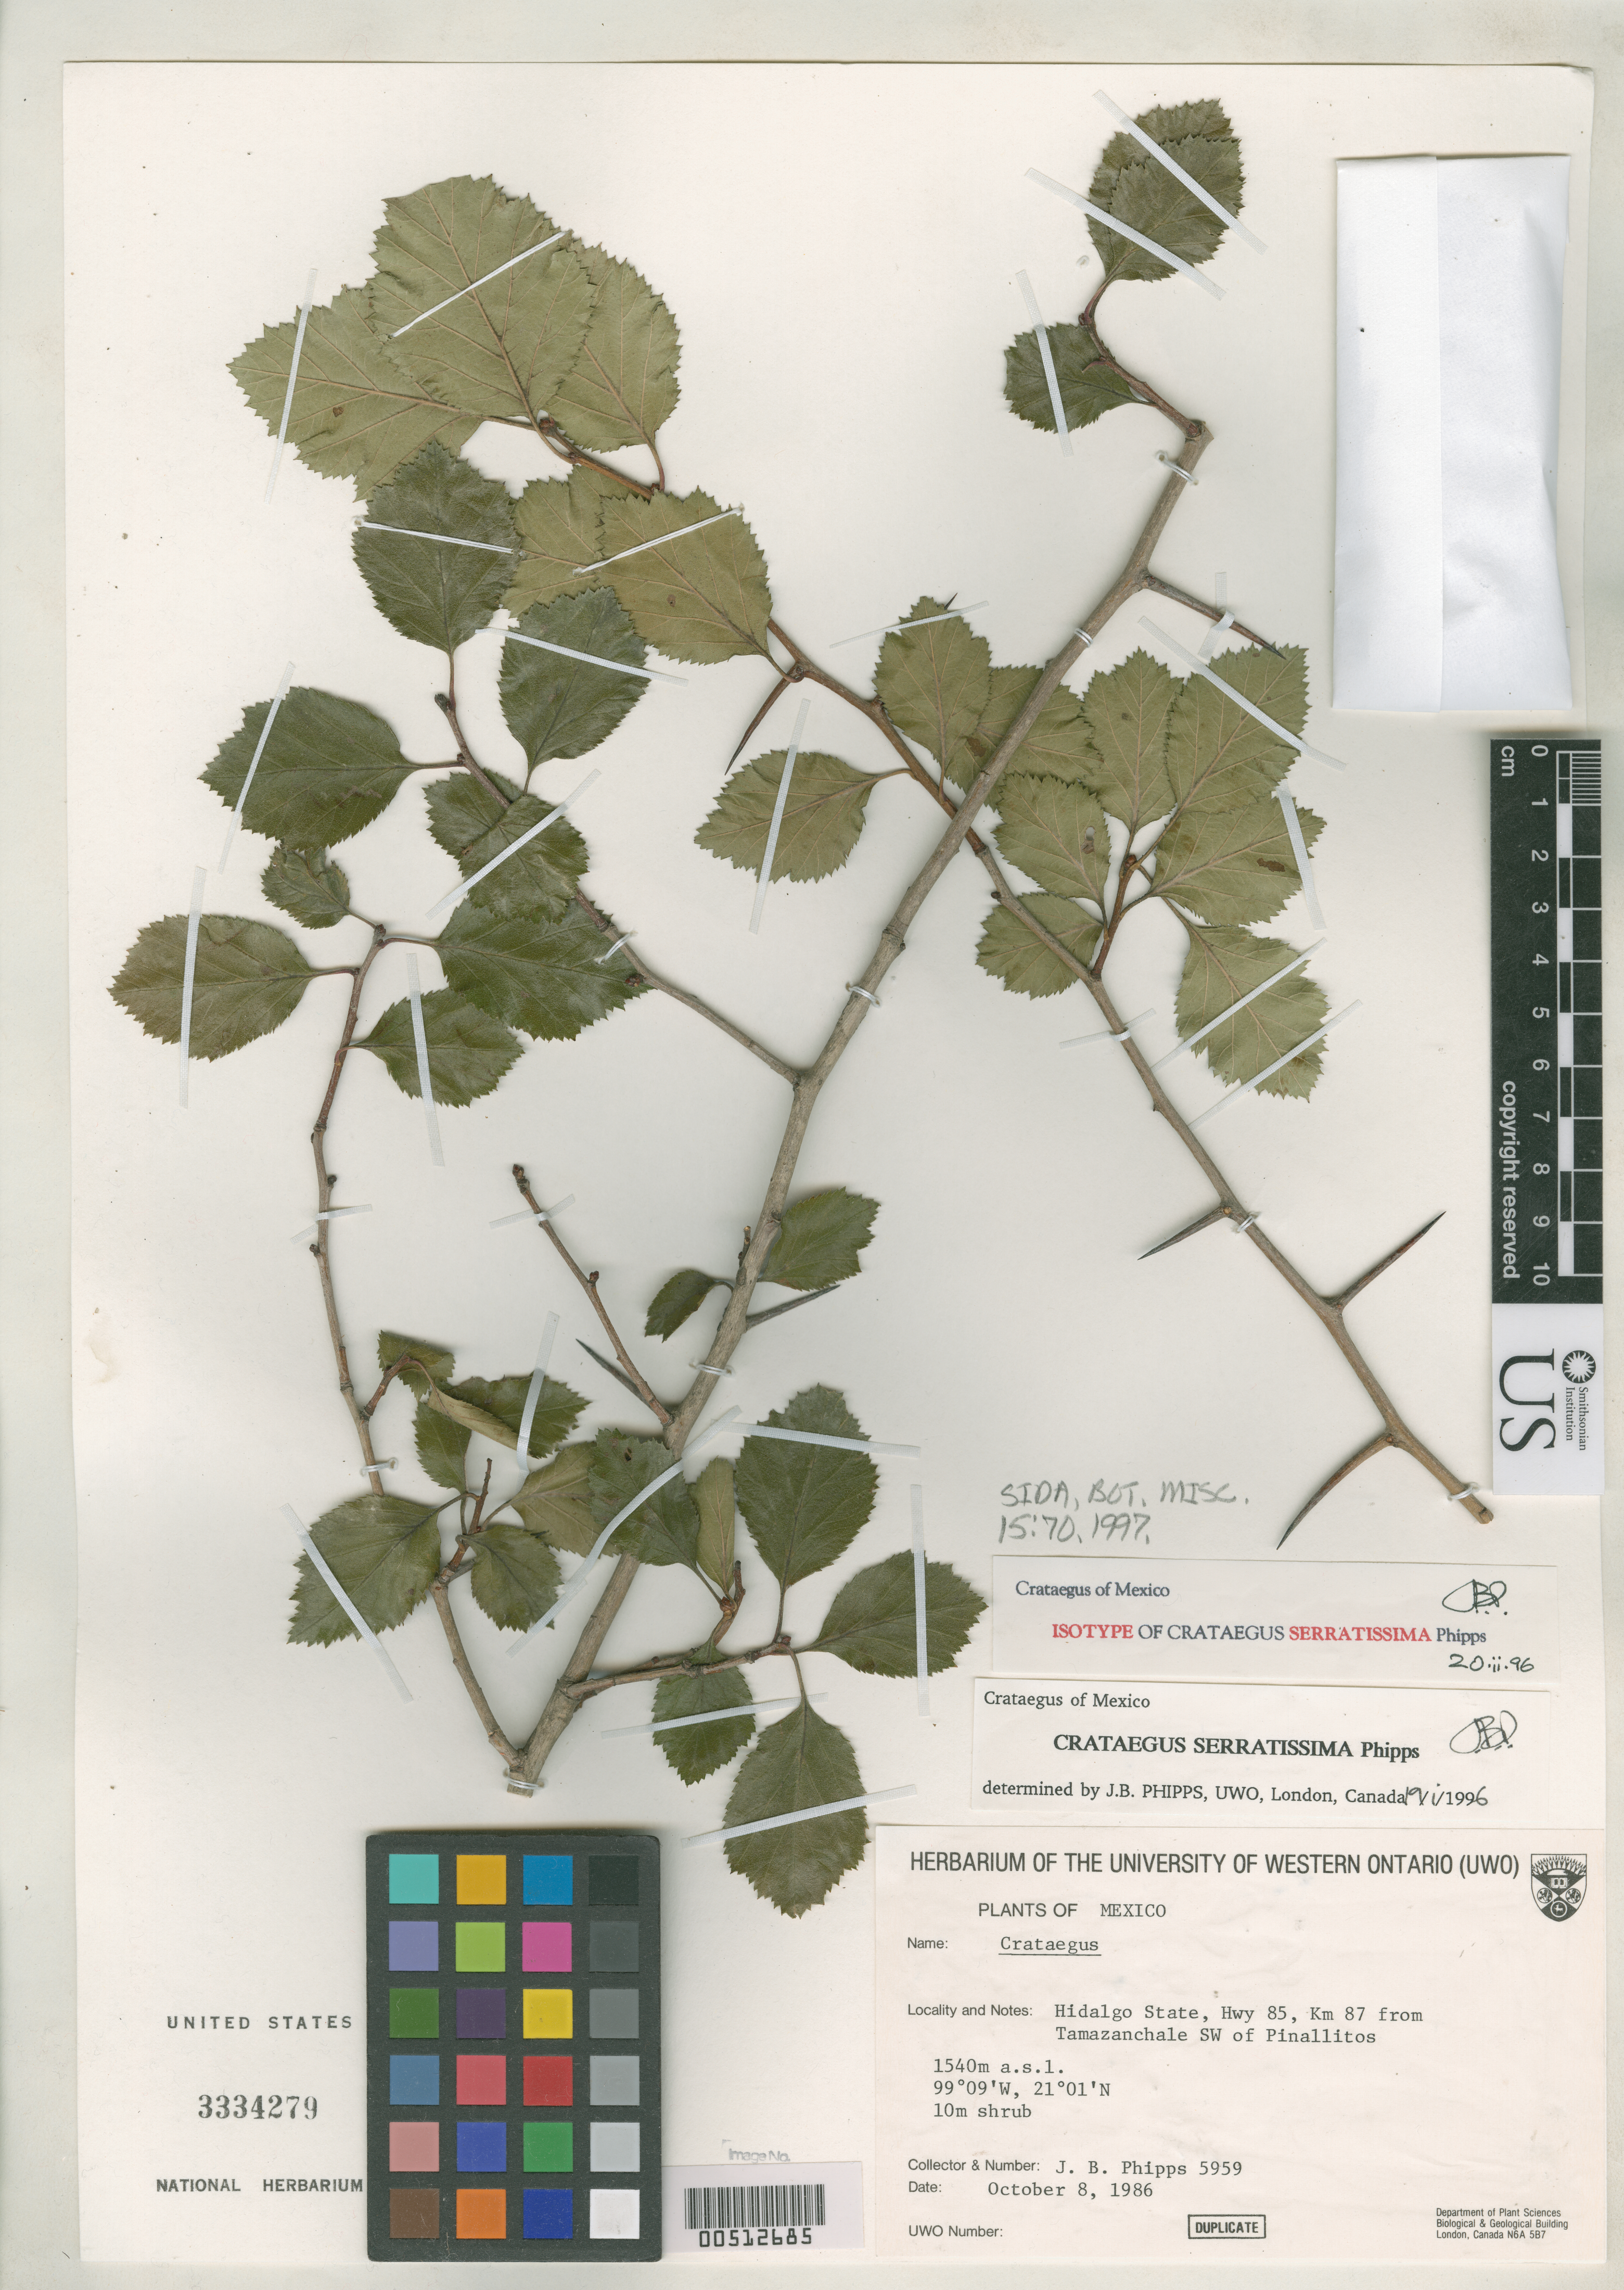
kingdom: Plantae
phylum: Tracheophyta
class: Magnoliopsida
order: Rosales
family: Rosaceae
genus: Crataegus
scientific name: Crataegus serratissima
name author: J.B. Phipps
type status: Isotype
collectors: J. Phipps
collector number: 5959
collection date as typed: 08 Oct 1986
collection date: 1986-10-08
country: Mexico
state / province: Hidalgo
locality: Hwy 85, km 87 from Tamazanchale SW of Pinallitos.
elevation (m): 1540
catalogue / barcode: US 3334279